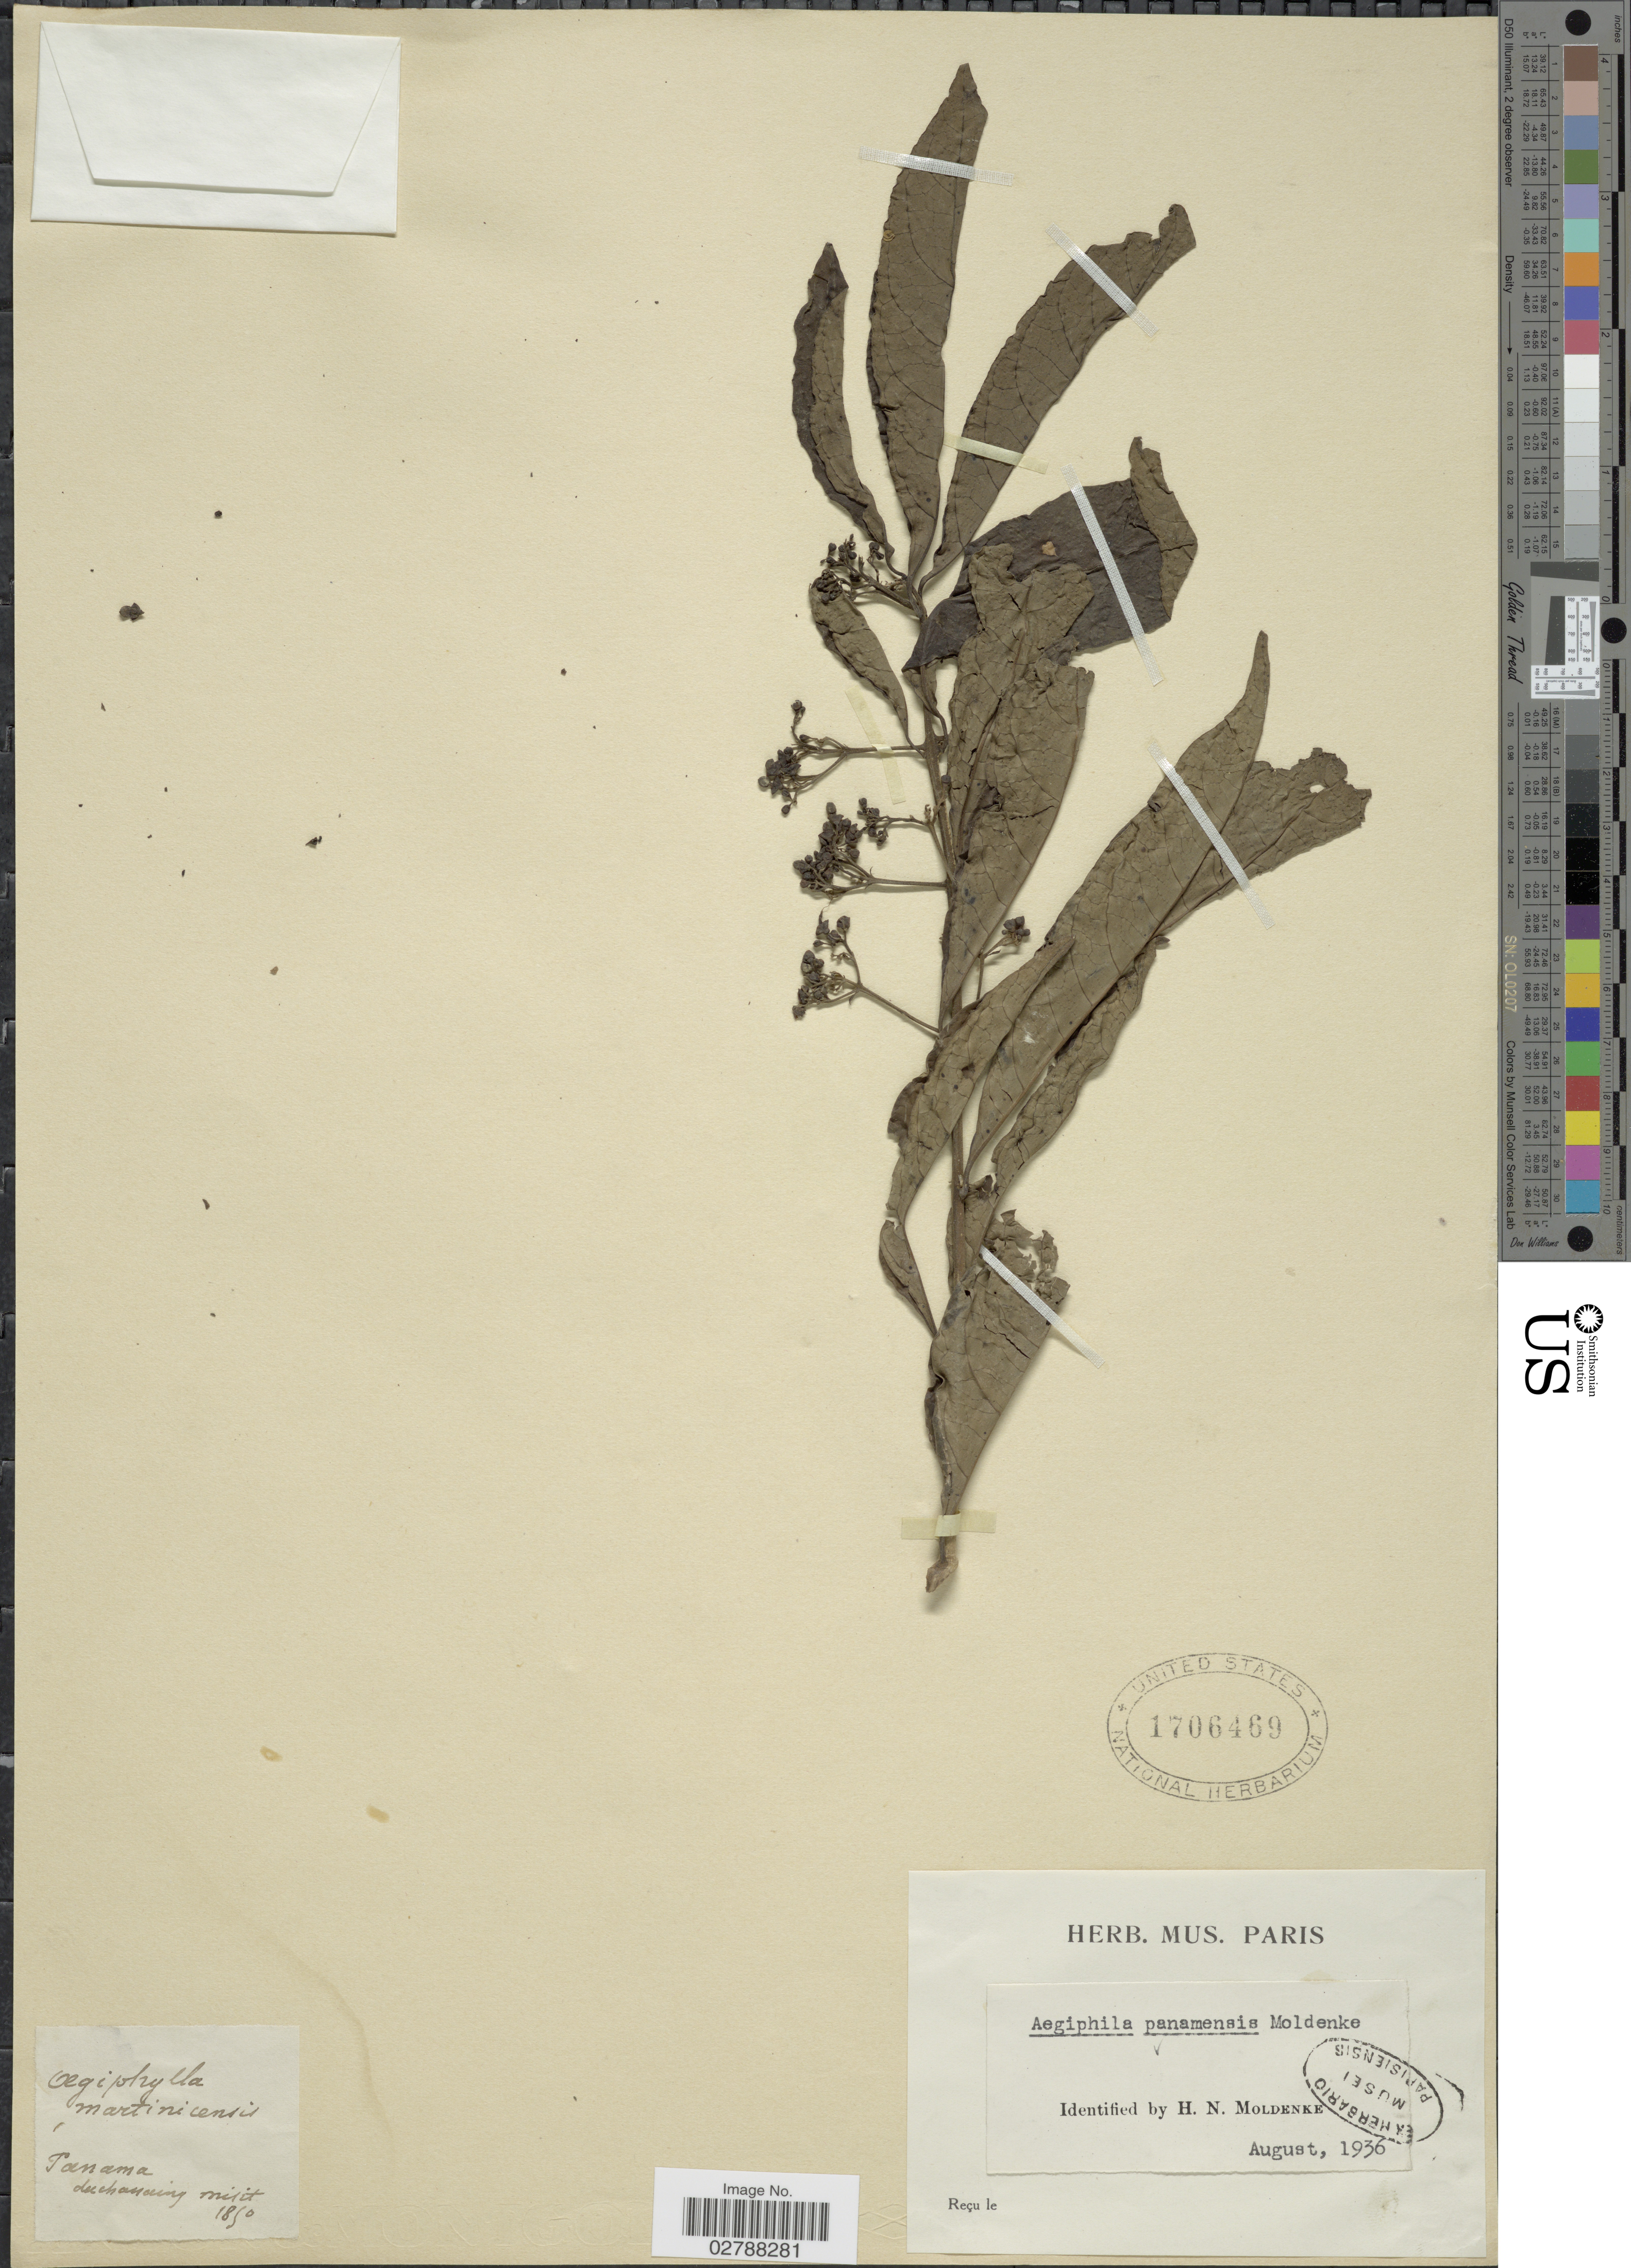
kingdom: Plantae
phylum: Tracheophyta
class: Magnoliopsida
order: Lamiales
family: Lamiaceae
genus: Aegiphila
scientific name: Aegiphila panamensis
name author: Moldenke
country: Panama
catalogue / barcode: US 1706469